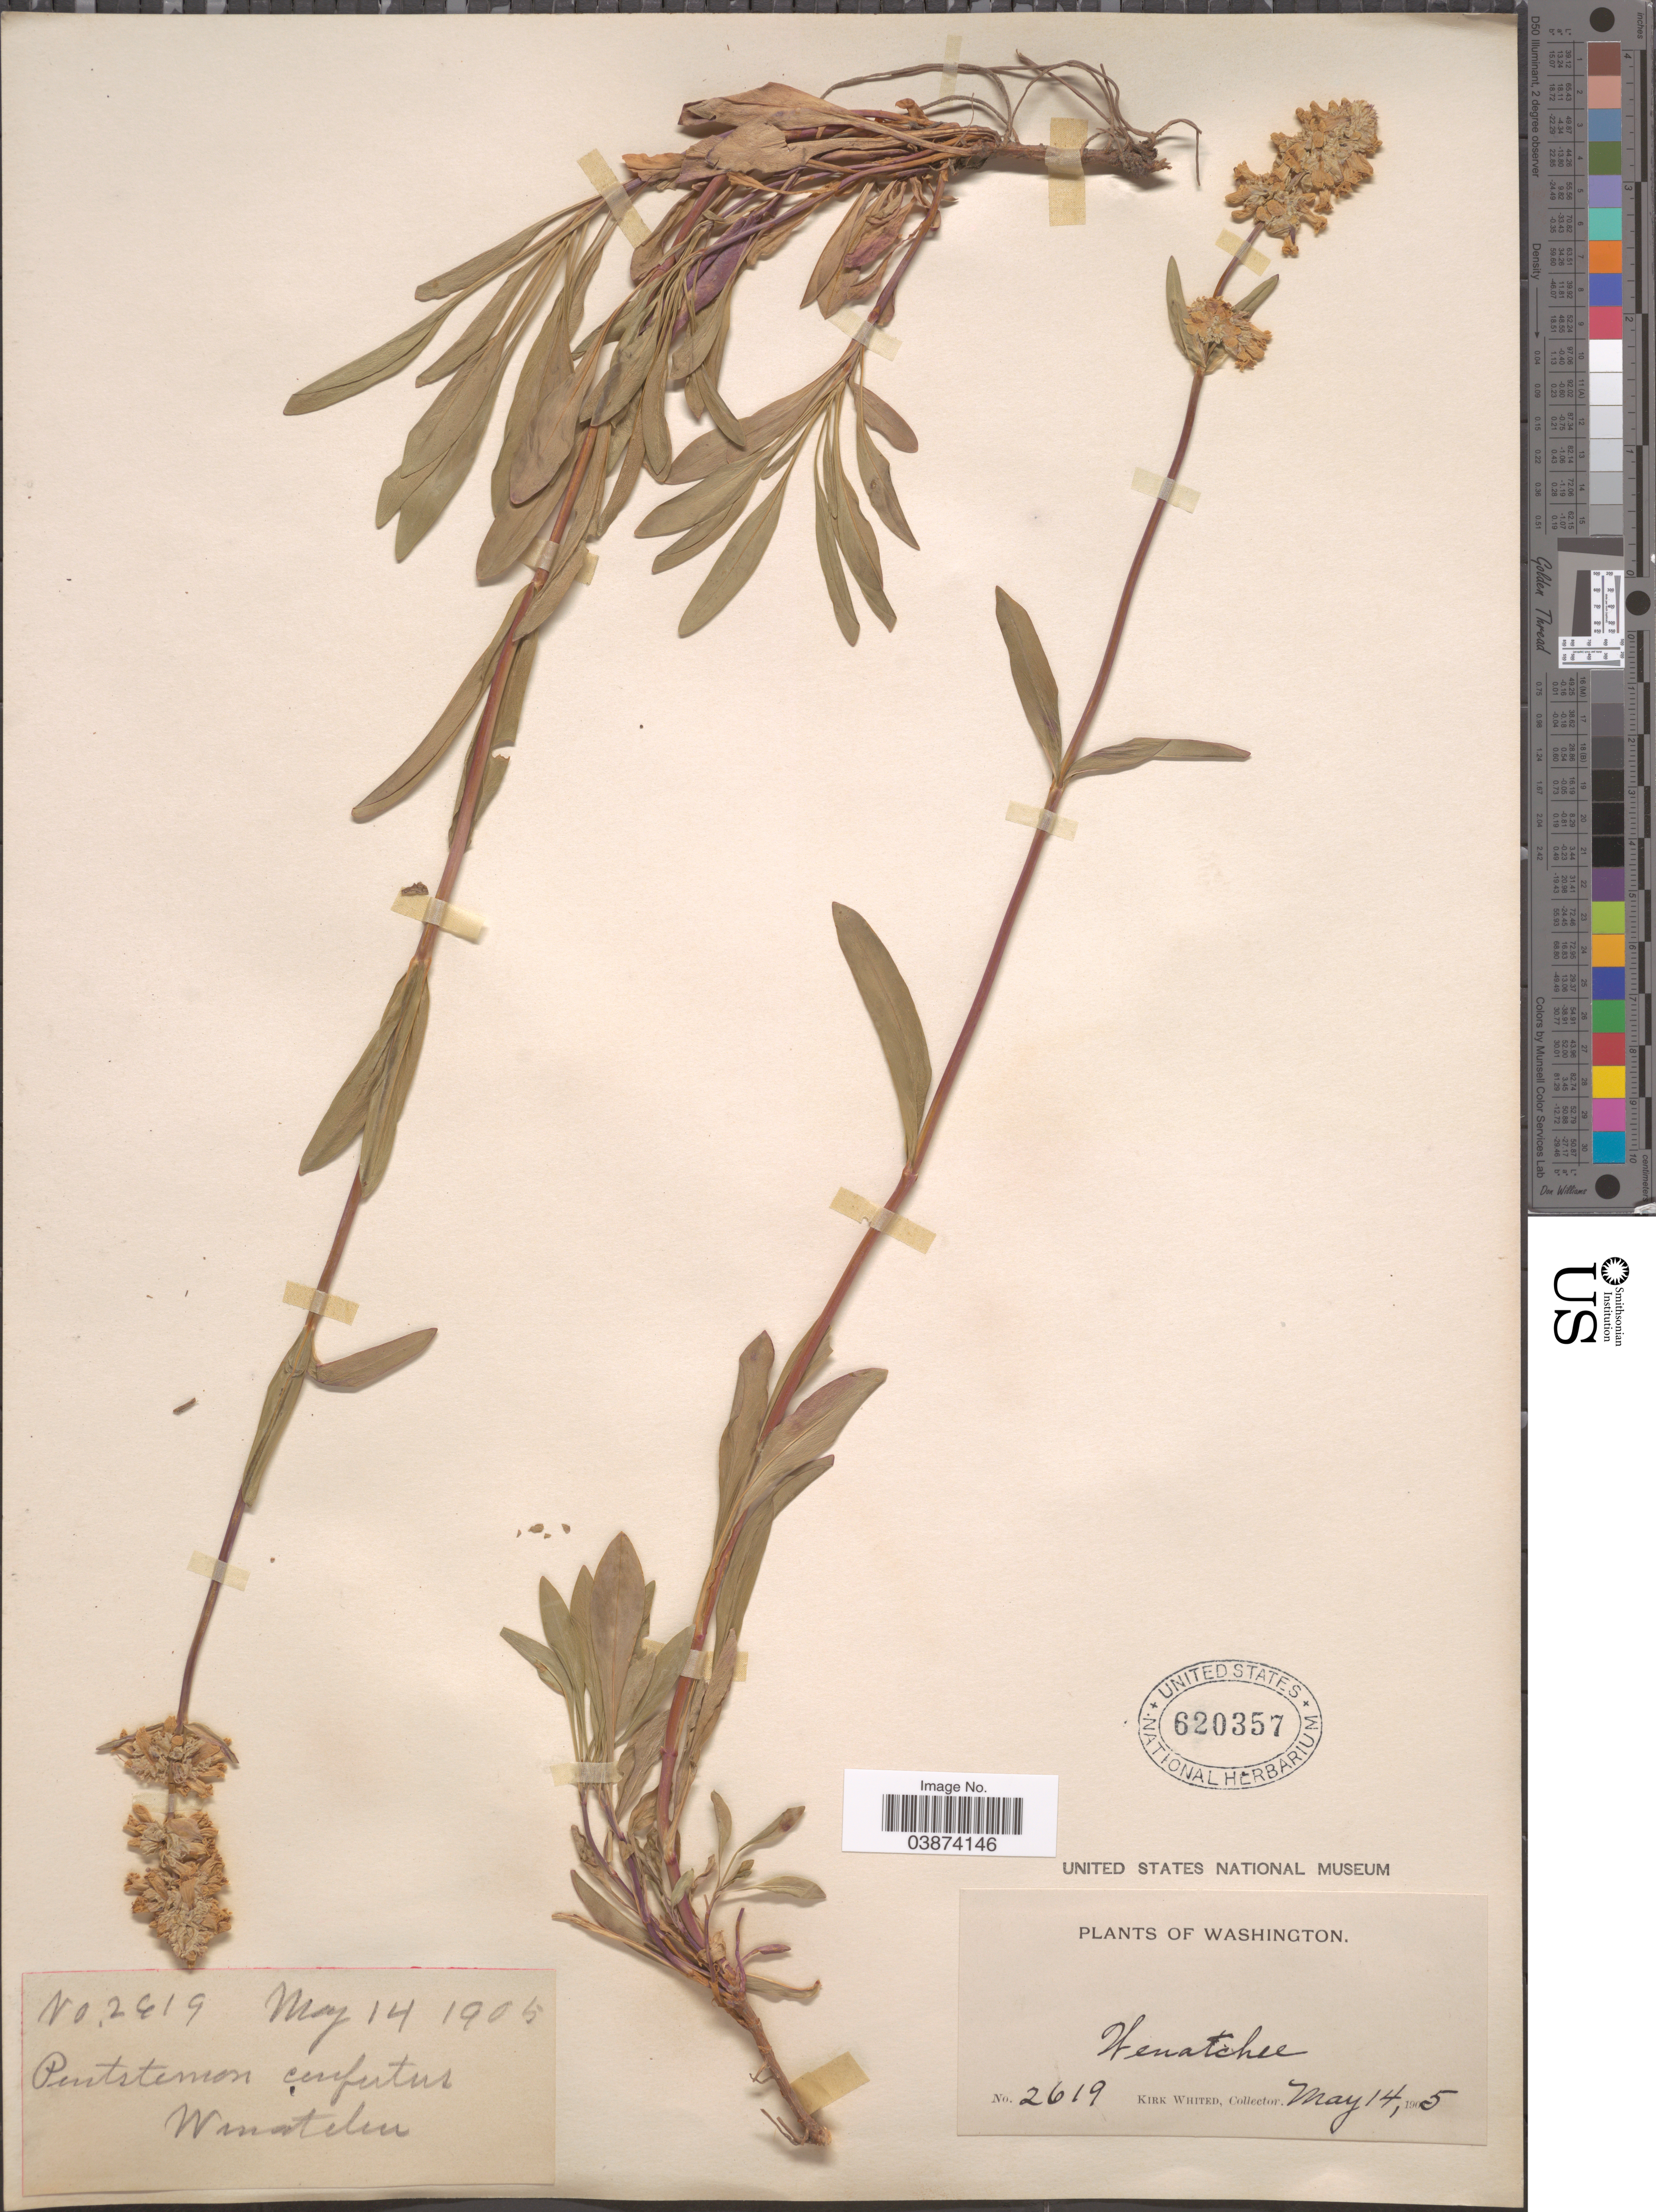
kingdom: Plantae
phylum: Tracheophyta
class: Magnoliopsida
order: Lamiales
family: Plantaginaceae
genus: Penstemon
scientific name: Penstemon confertus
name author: Douglas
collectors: K. Whited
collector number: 2619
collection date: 1905-05-14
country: United States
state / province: Washington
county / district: Chelan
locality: Wenatchee.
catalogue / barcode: US 620357